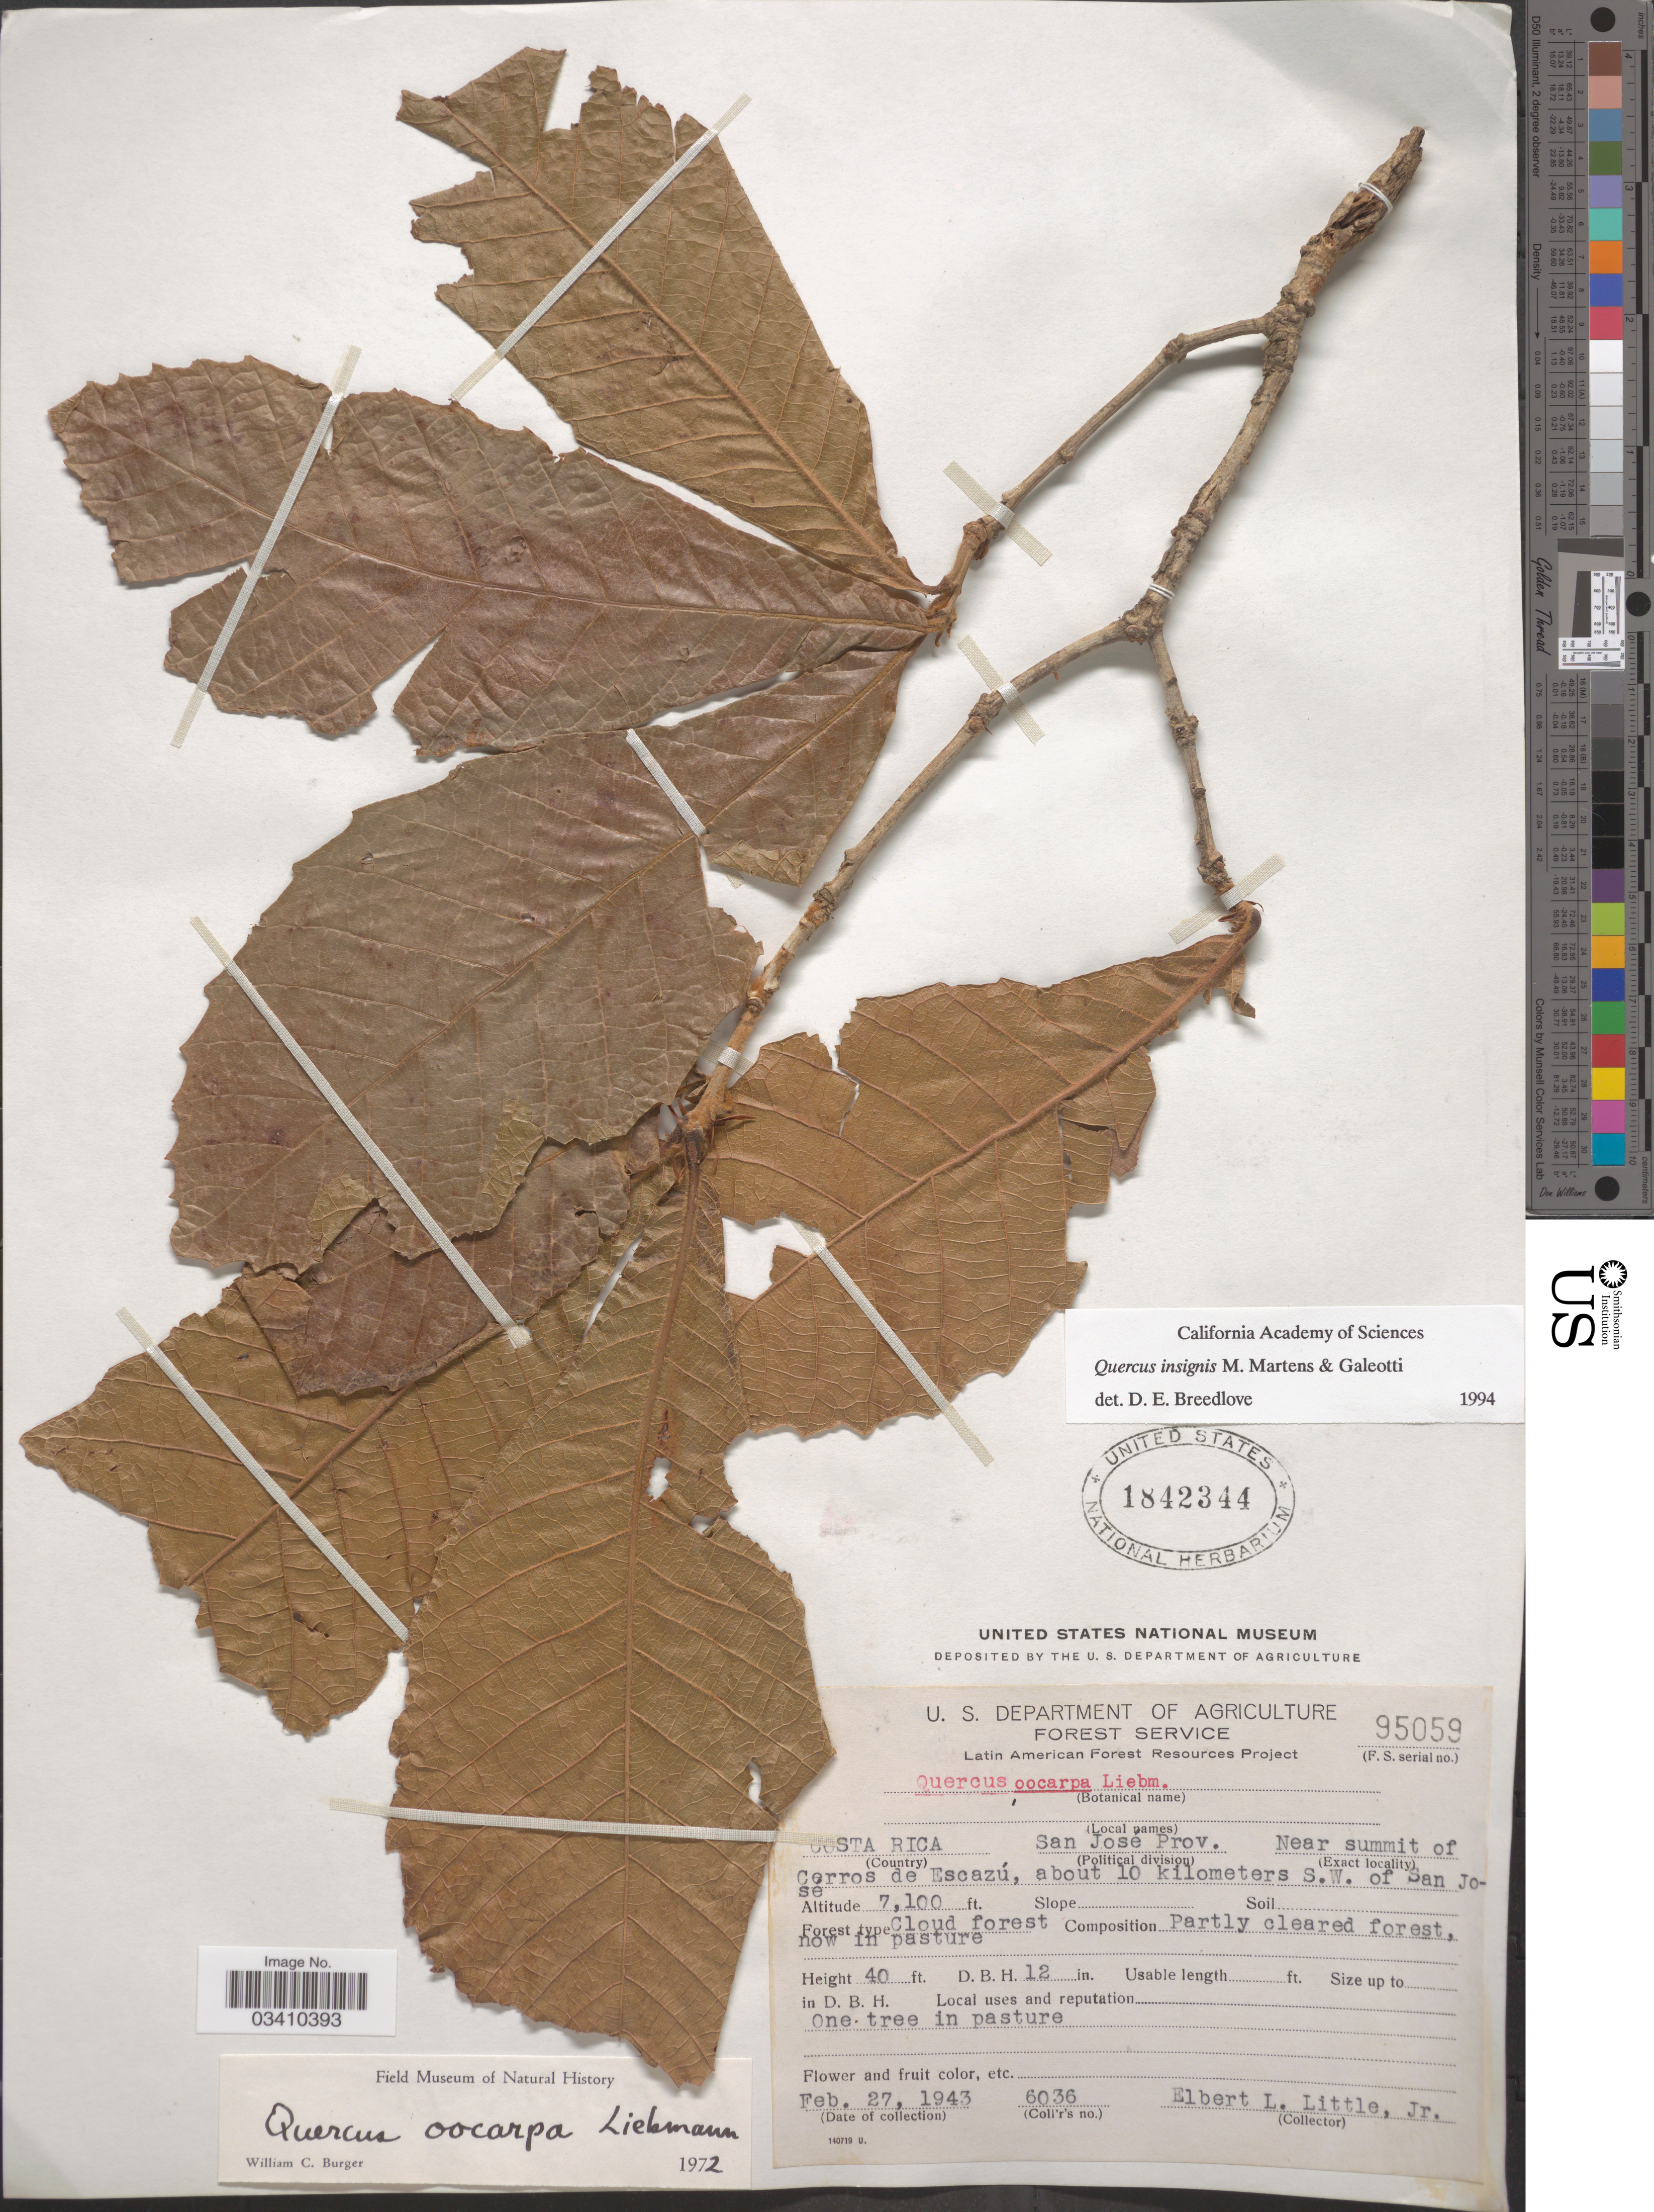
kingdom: Plantae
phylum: Tracheophyta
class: Magnoliopsida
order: Fagales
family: Fagaceae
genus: Quercus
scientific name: Quercus insignis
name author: M. Martens & Galeotti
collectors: E. L. Little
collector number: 95059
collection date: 1943-02-27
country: Costa Rica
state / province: San José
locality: Near summit of Cerros de Escazú, about 10 kilometers S.W. of San Jose.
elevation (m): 2164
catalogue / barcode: US 1842344